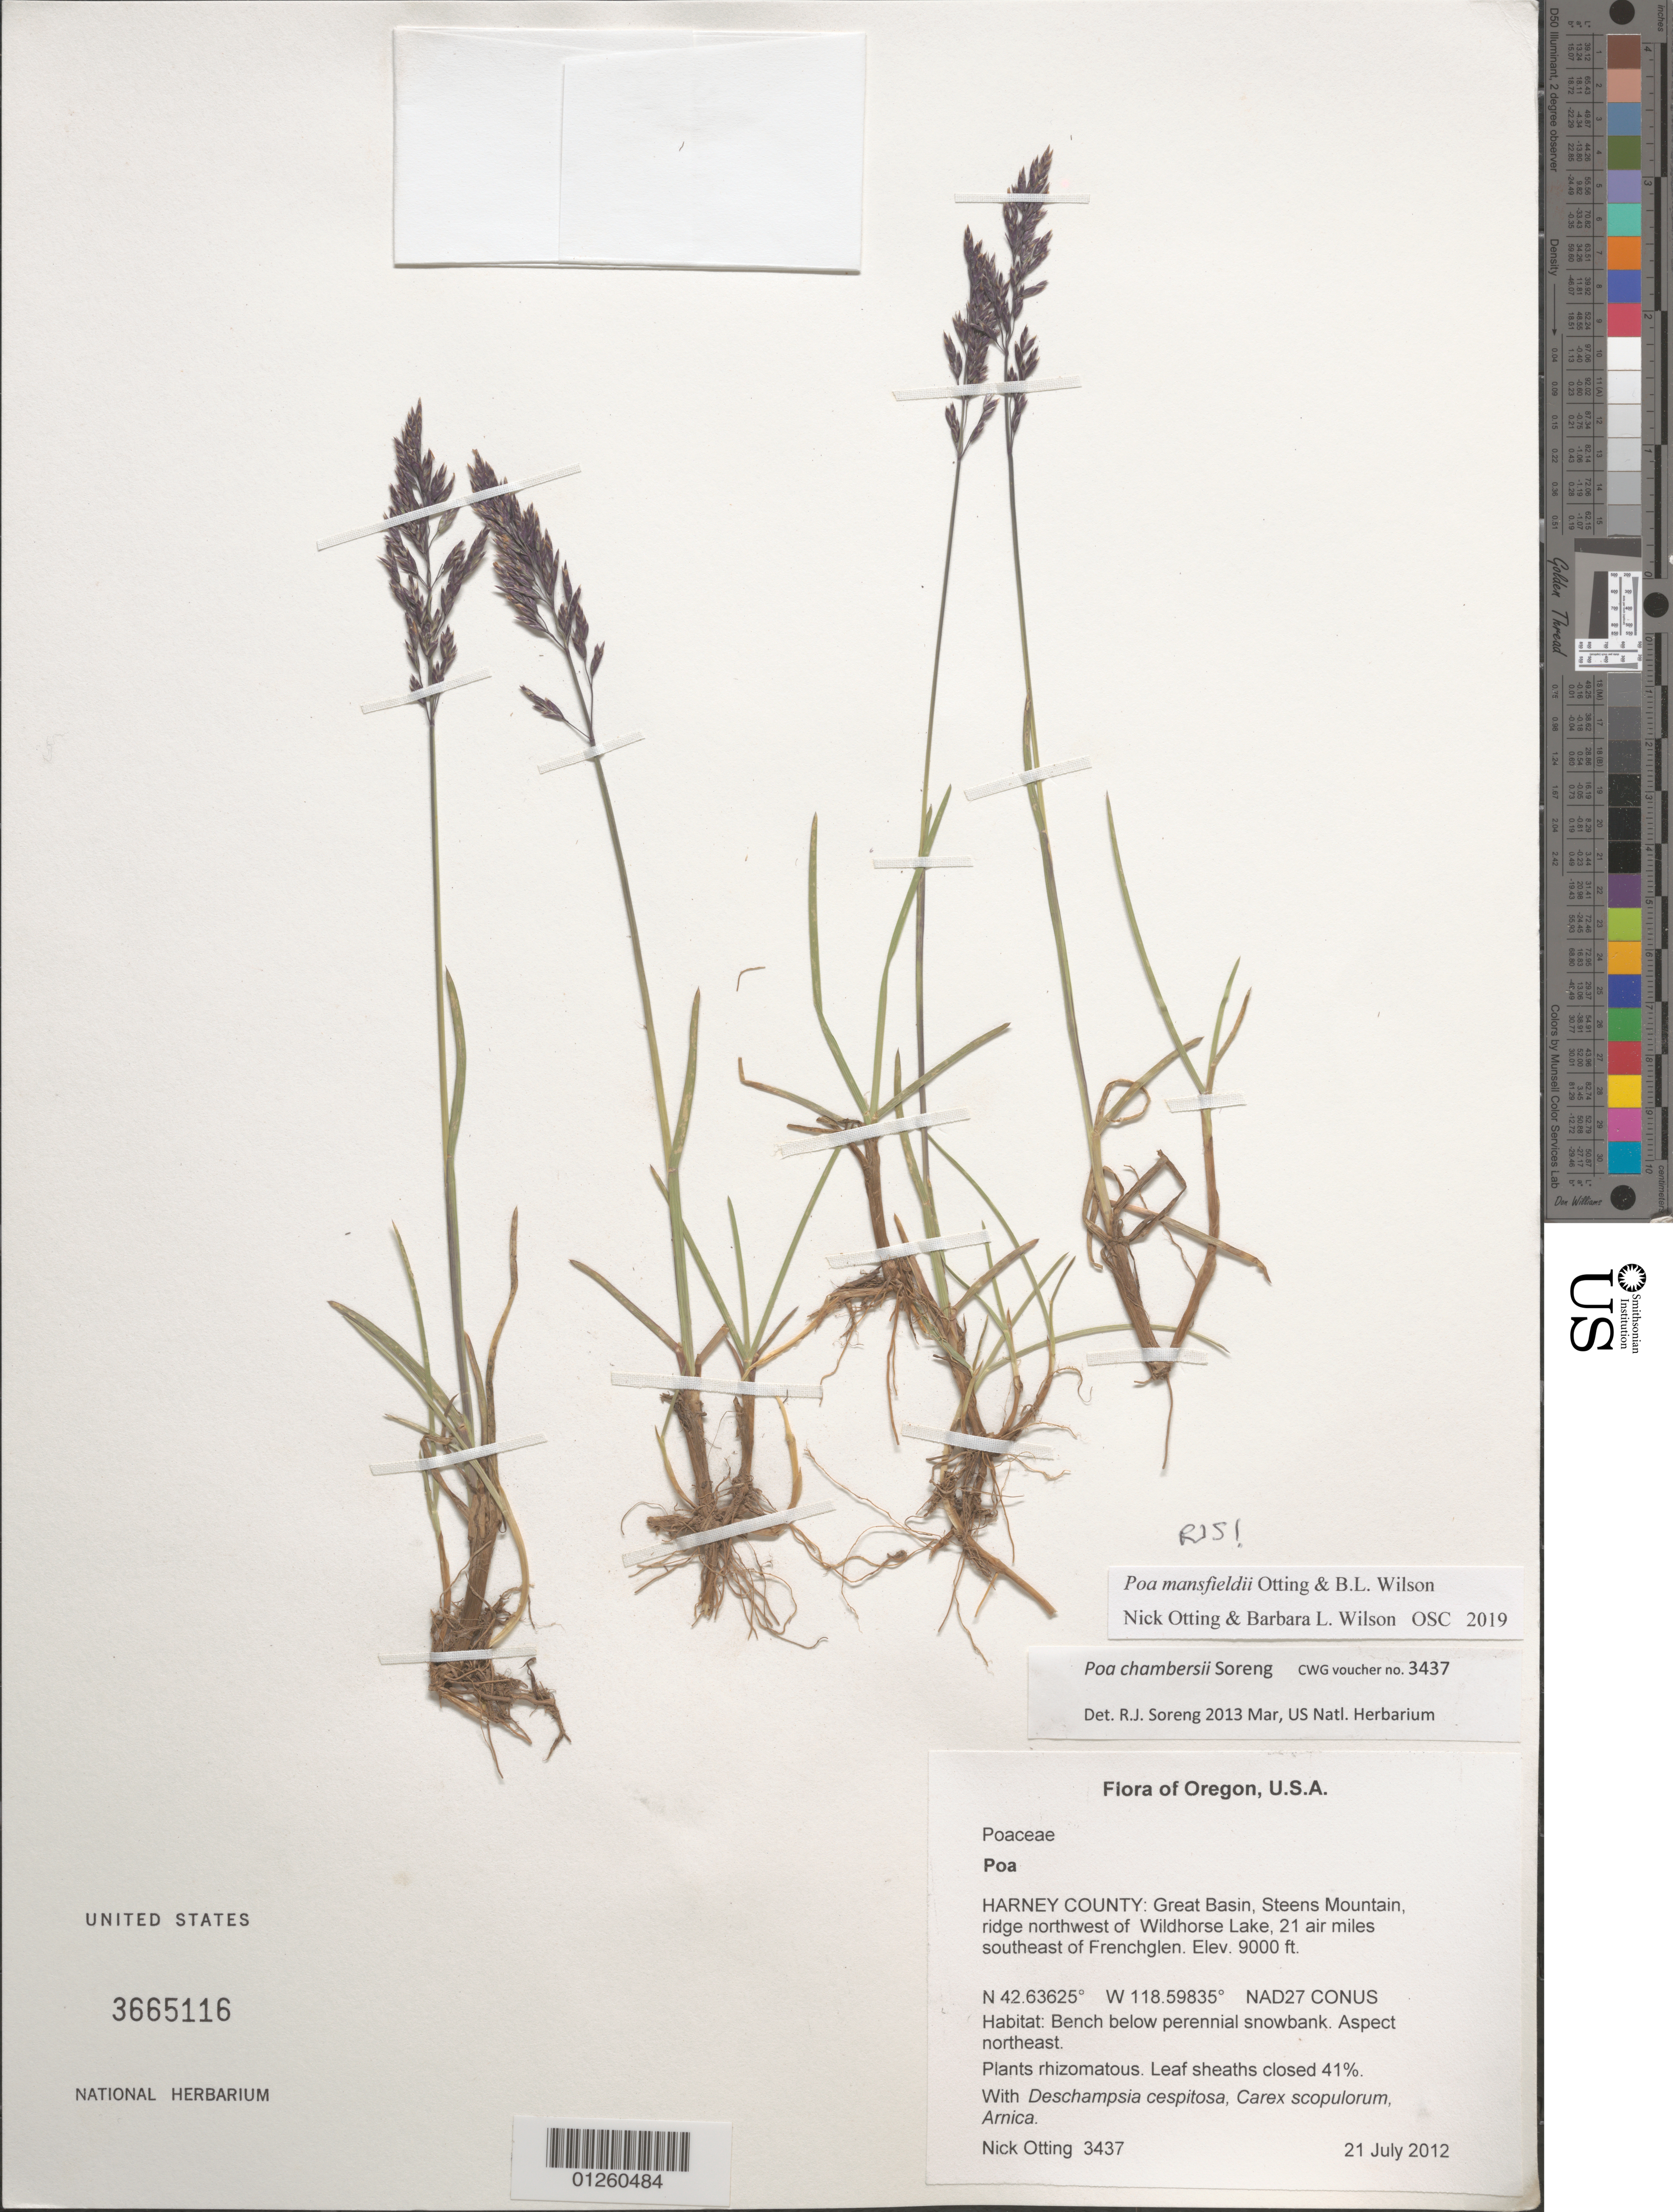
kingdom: Plantae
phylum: Tracheophyta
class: Liliopsida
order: Poales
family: Poaceae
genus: Poa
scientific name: Poa mansfieldii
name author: Otting & B.L. Wilson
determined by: Soreng, Robert J., Research Associate (BOT), Smithsonian Institution - National Museum of Natural History (UNITED STATES)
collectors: N. Otting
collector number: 3437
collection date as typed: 21 July 2010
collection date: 2012-07-21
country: United States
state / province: Oregon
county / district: Harney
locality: Great Basin, Steens Mountain, ridge northwest of Wildhorse Lake. 21 air miles southeast of Frenchglen.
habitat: Bench below perrenials snowbank. Aspect northeast.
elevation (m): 2743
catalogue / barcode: US 3665116